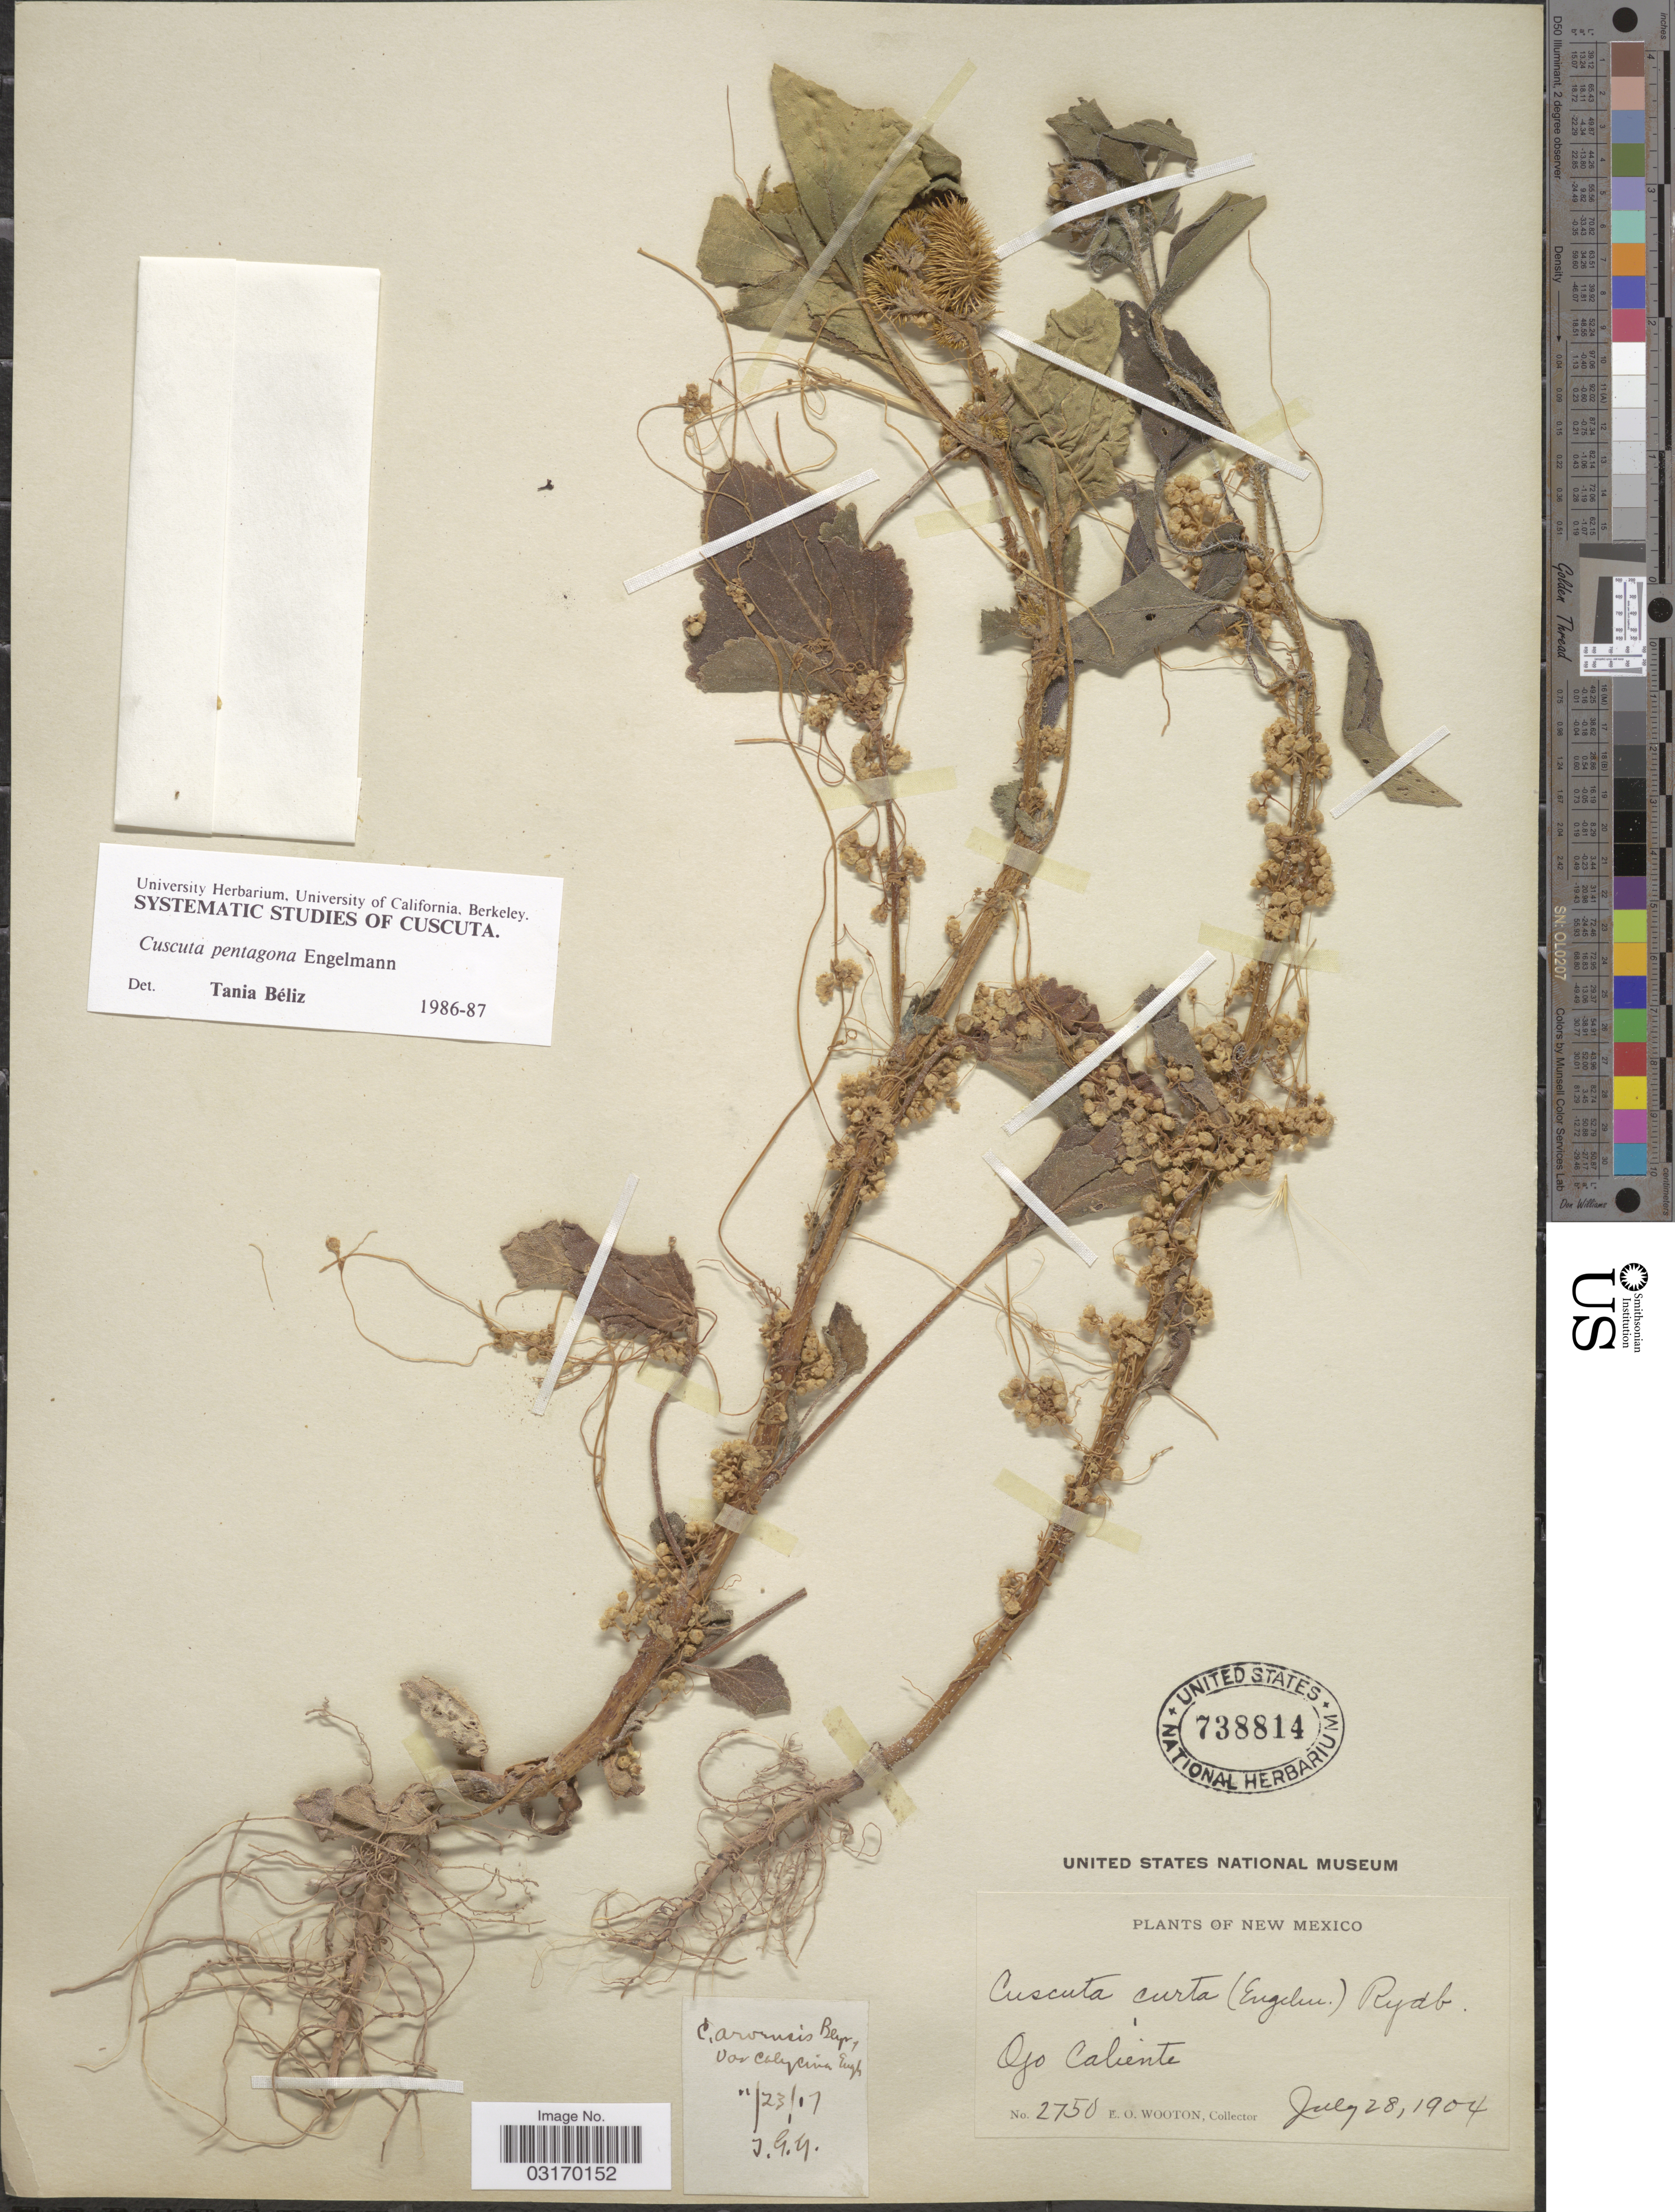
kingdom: Plantae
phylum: Tracheophyta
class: Magnoliopsida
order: Solanales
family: Convolvulaceae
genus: Cuscuta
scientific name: Cuscuta pentagona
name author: Engelm.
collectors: E. O. Wooton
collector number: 2750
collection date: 1904-07-28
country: United States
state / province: New Mexico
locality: Ojo Caliente.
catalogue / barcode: US 738814